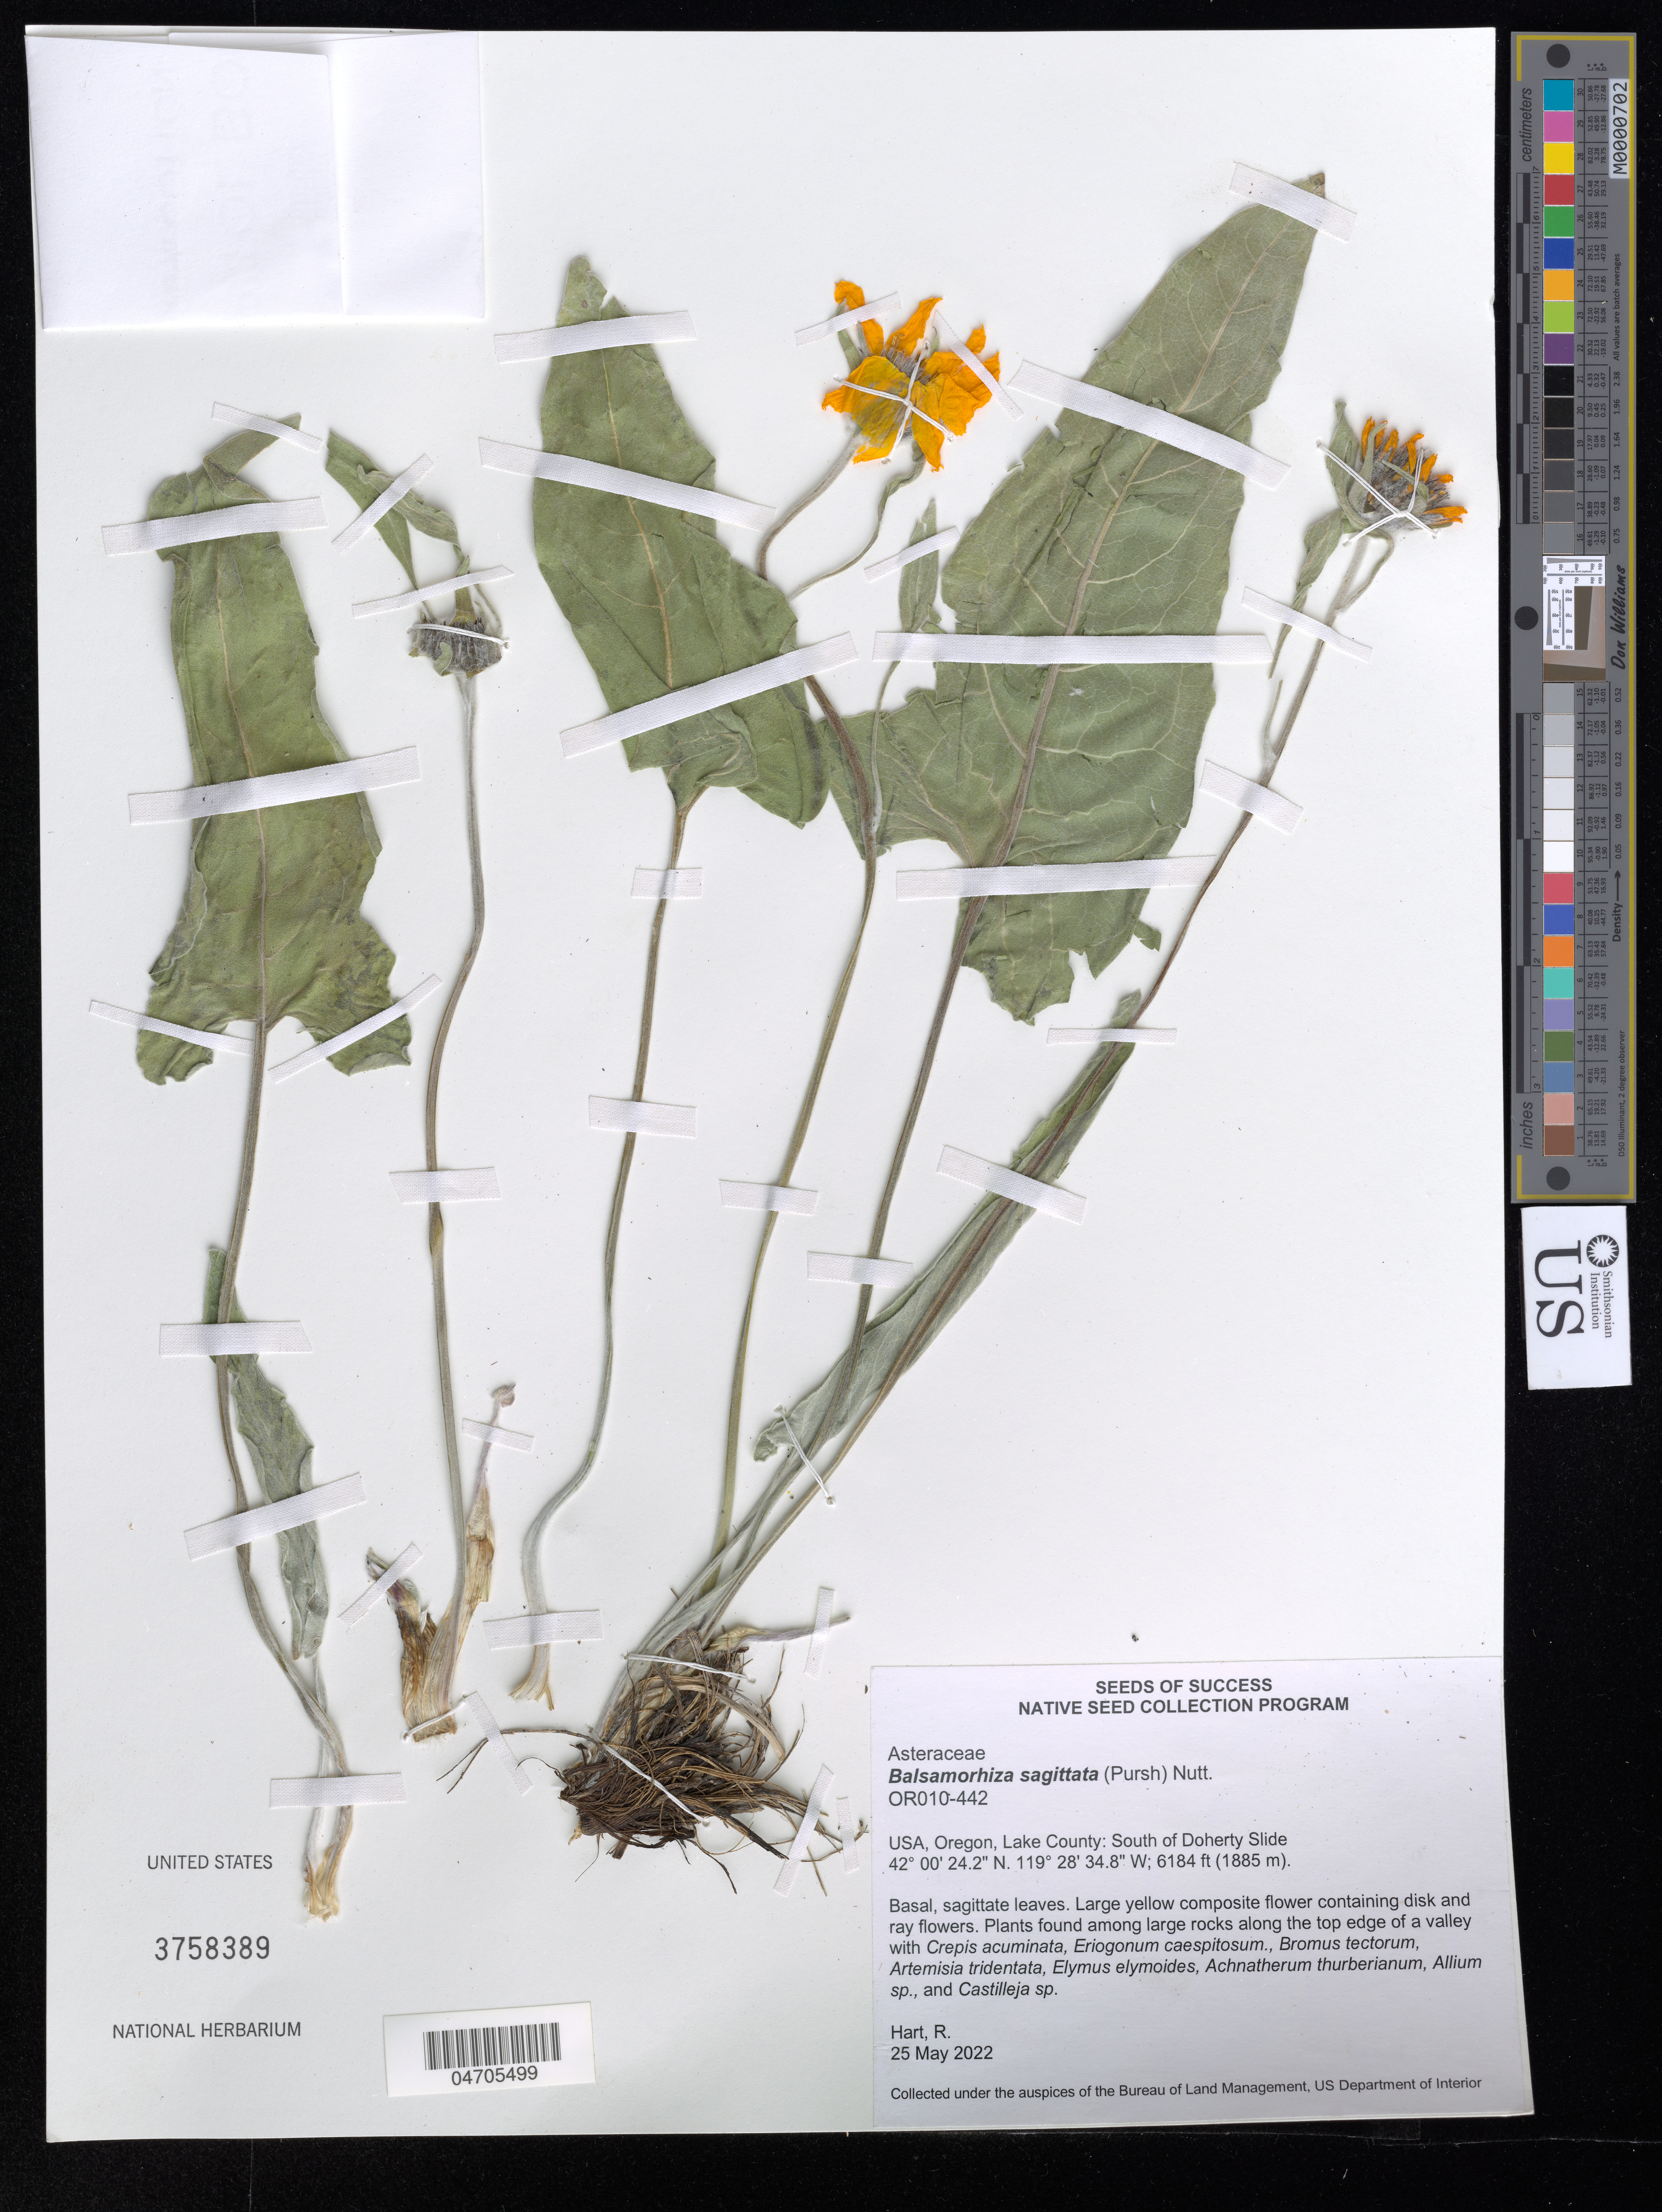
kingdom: Plantae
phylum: Tracheophyta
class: Magnoliopsida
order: Asterales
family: Asteraceae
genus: Balsamorhiza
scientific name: Balsamorhiza sagittata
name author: (Pursh) Nutt.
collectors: R. A. Hart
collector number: OR010-442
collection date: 2022-05-25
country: United States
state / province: Oregon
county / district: Lake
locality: Lake County: South of Doherty Slide.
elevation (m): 1885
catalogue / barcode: US 3758389